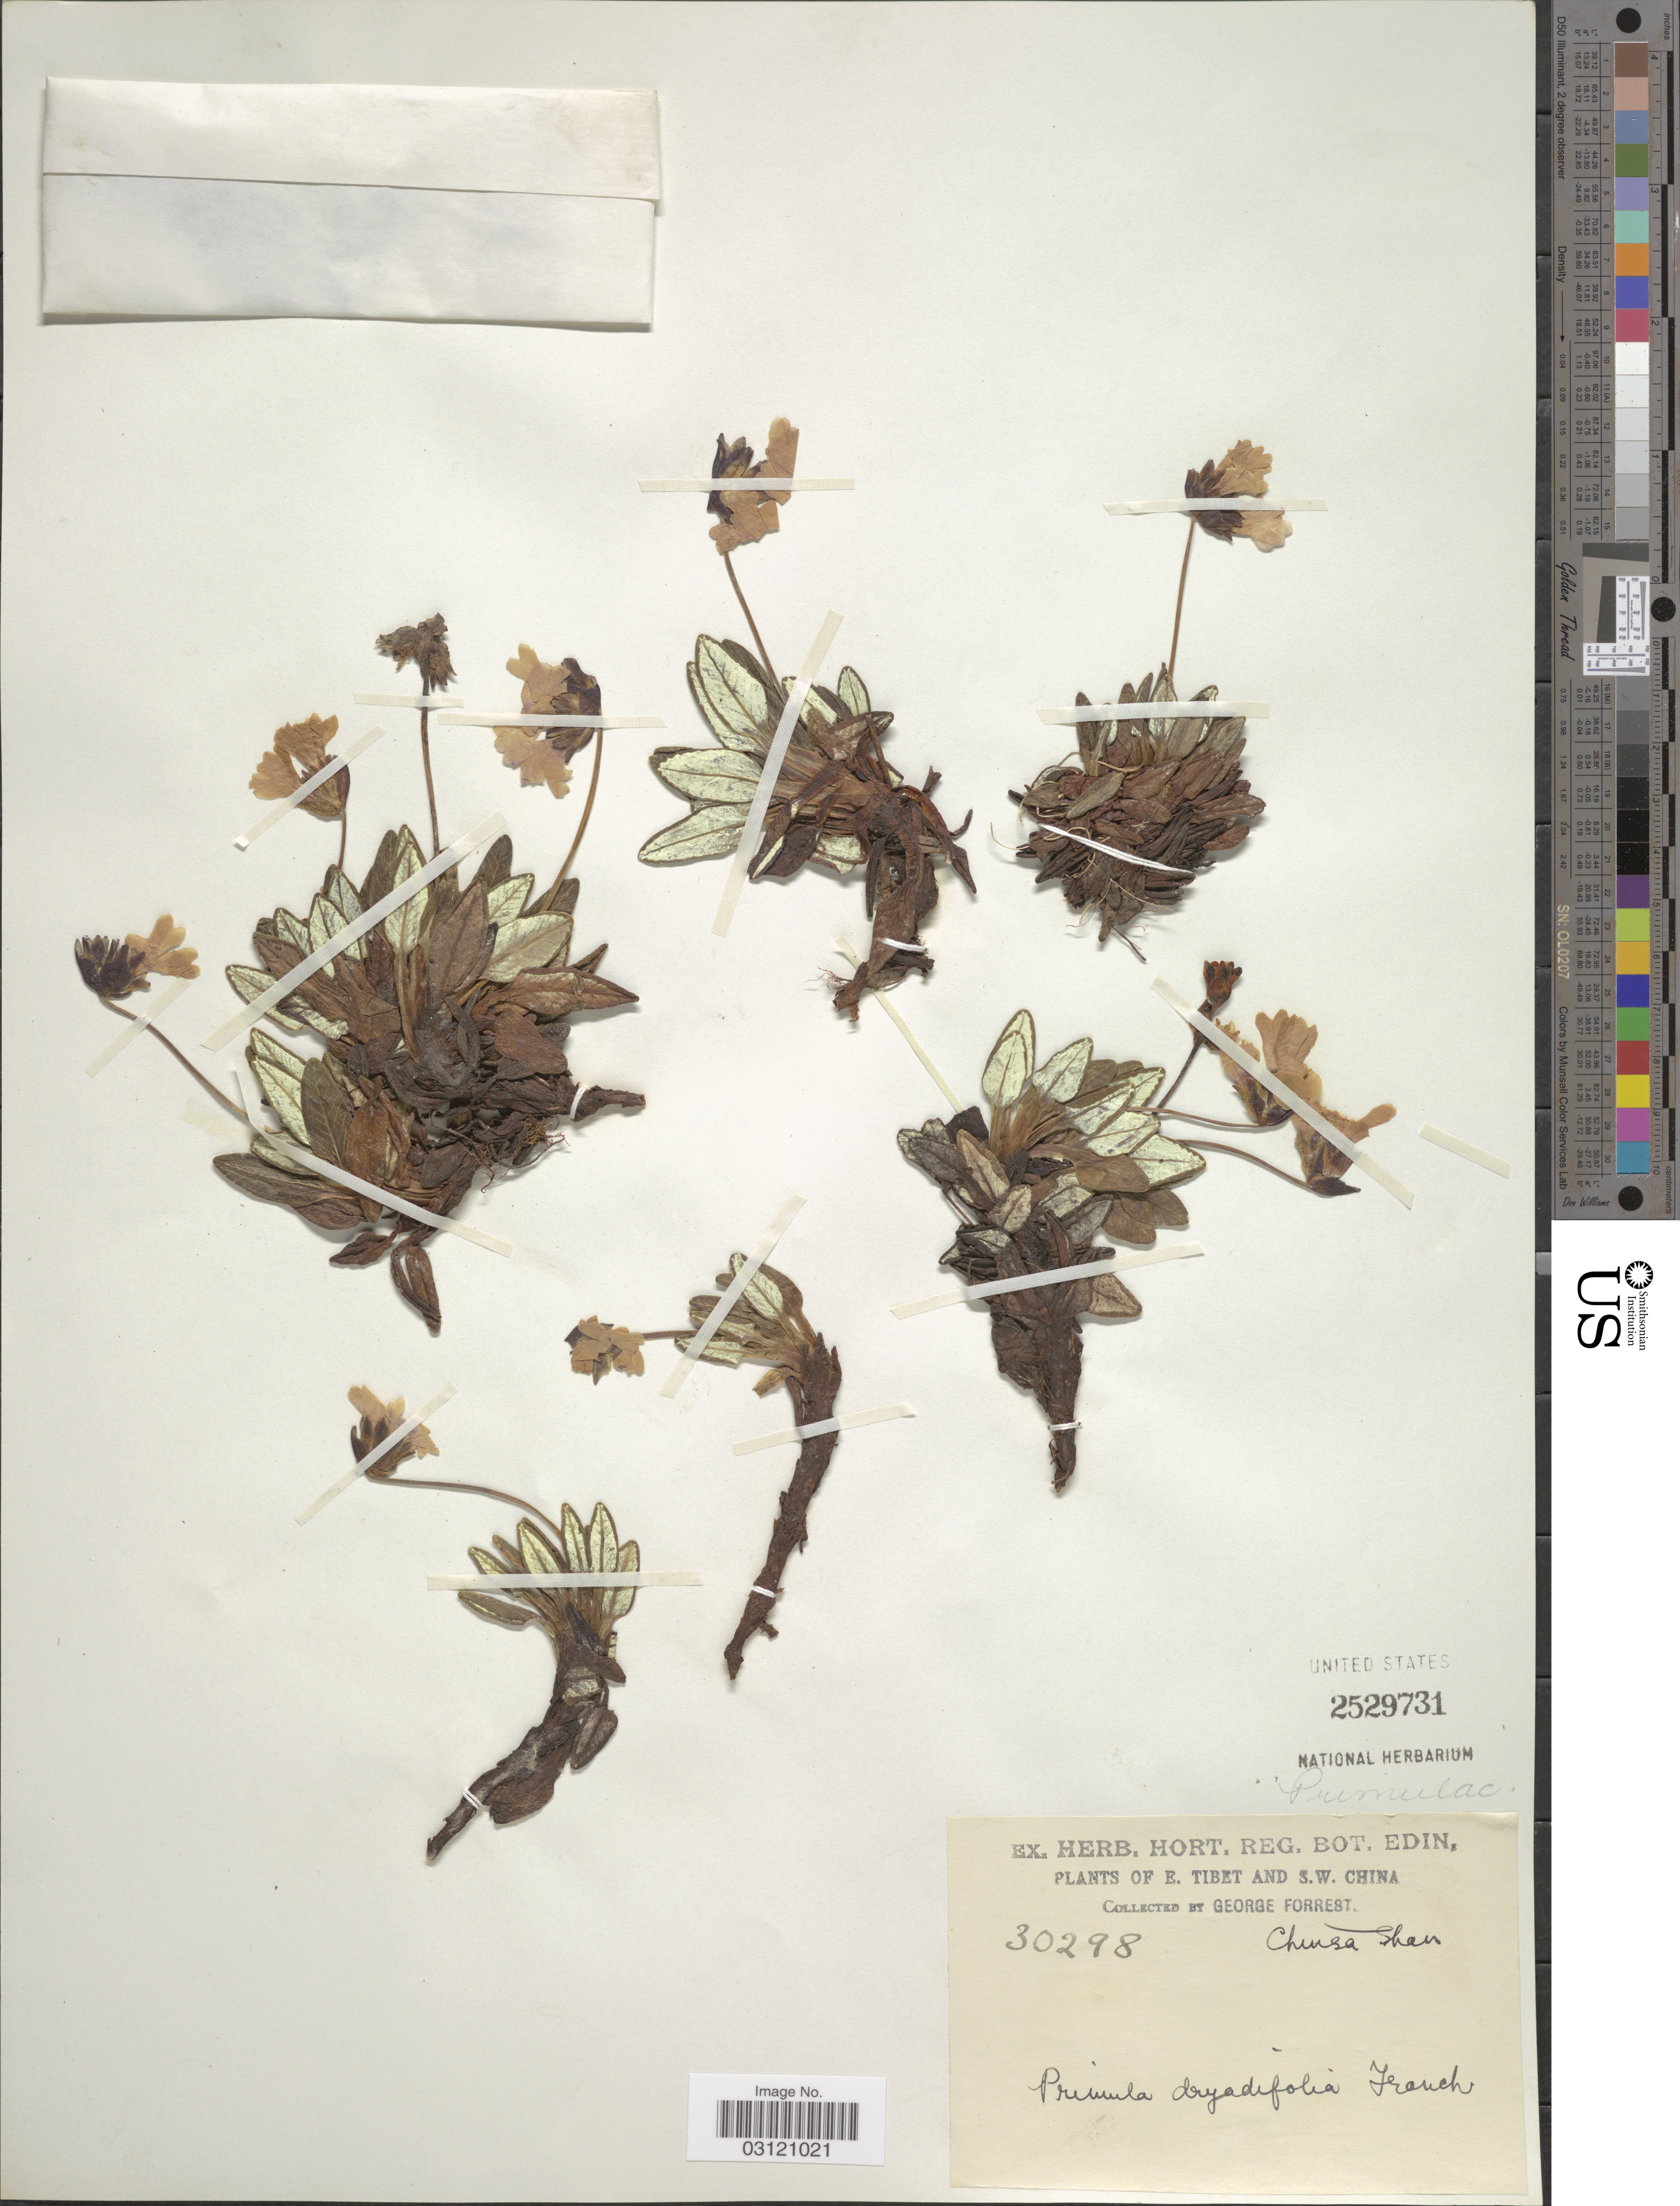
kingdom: Plantae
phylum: Tracheophyta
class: Magnoliopsida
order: Ericales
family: Primulaceae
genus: Primula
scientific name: Primula dryadifolia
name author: Franch.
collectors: G. Forrest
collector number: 30298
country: China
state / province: Xizang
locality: E. Tibet and S.W. China. Chinsa [interpreted] Shan.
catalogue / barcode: US 2529731